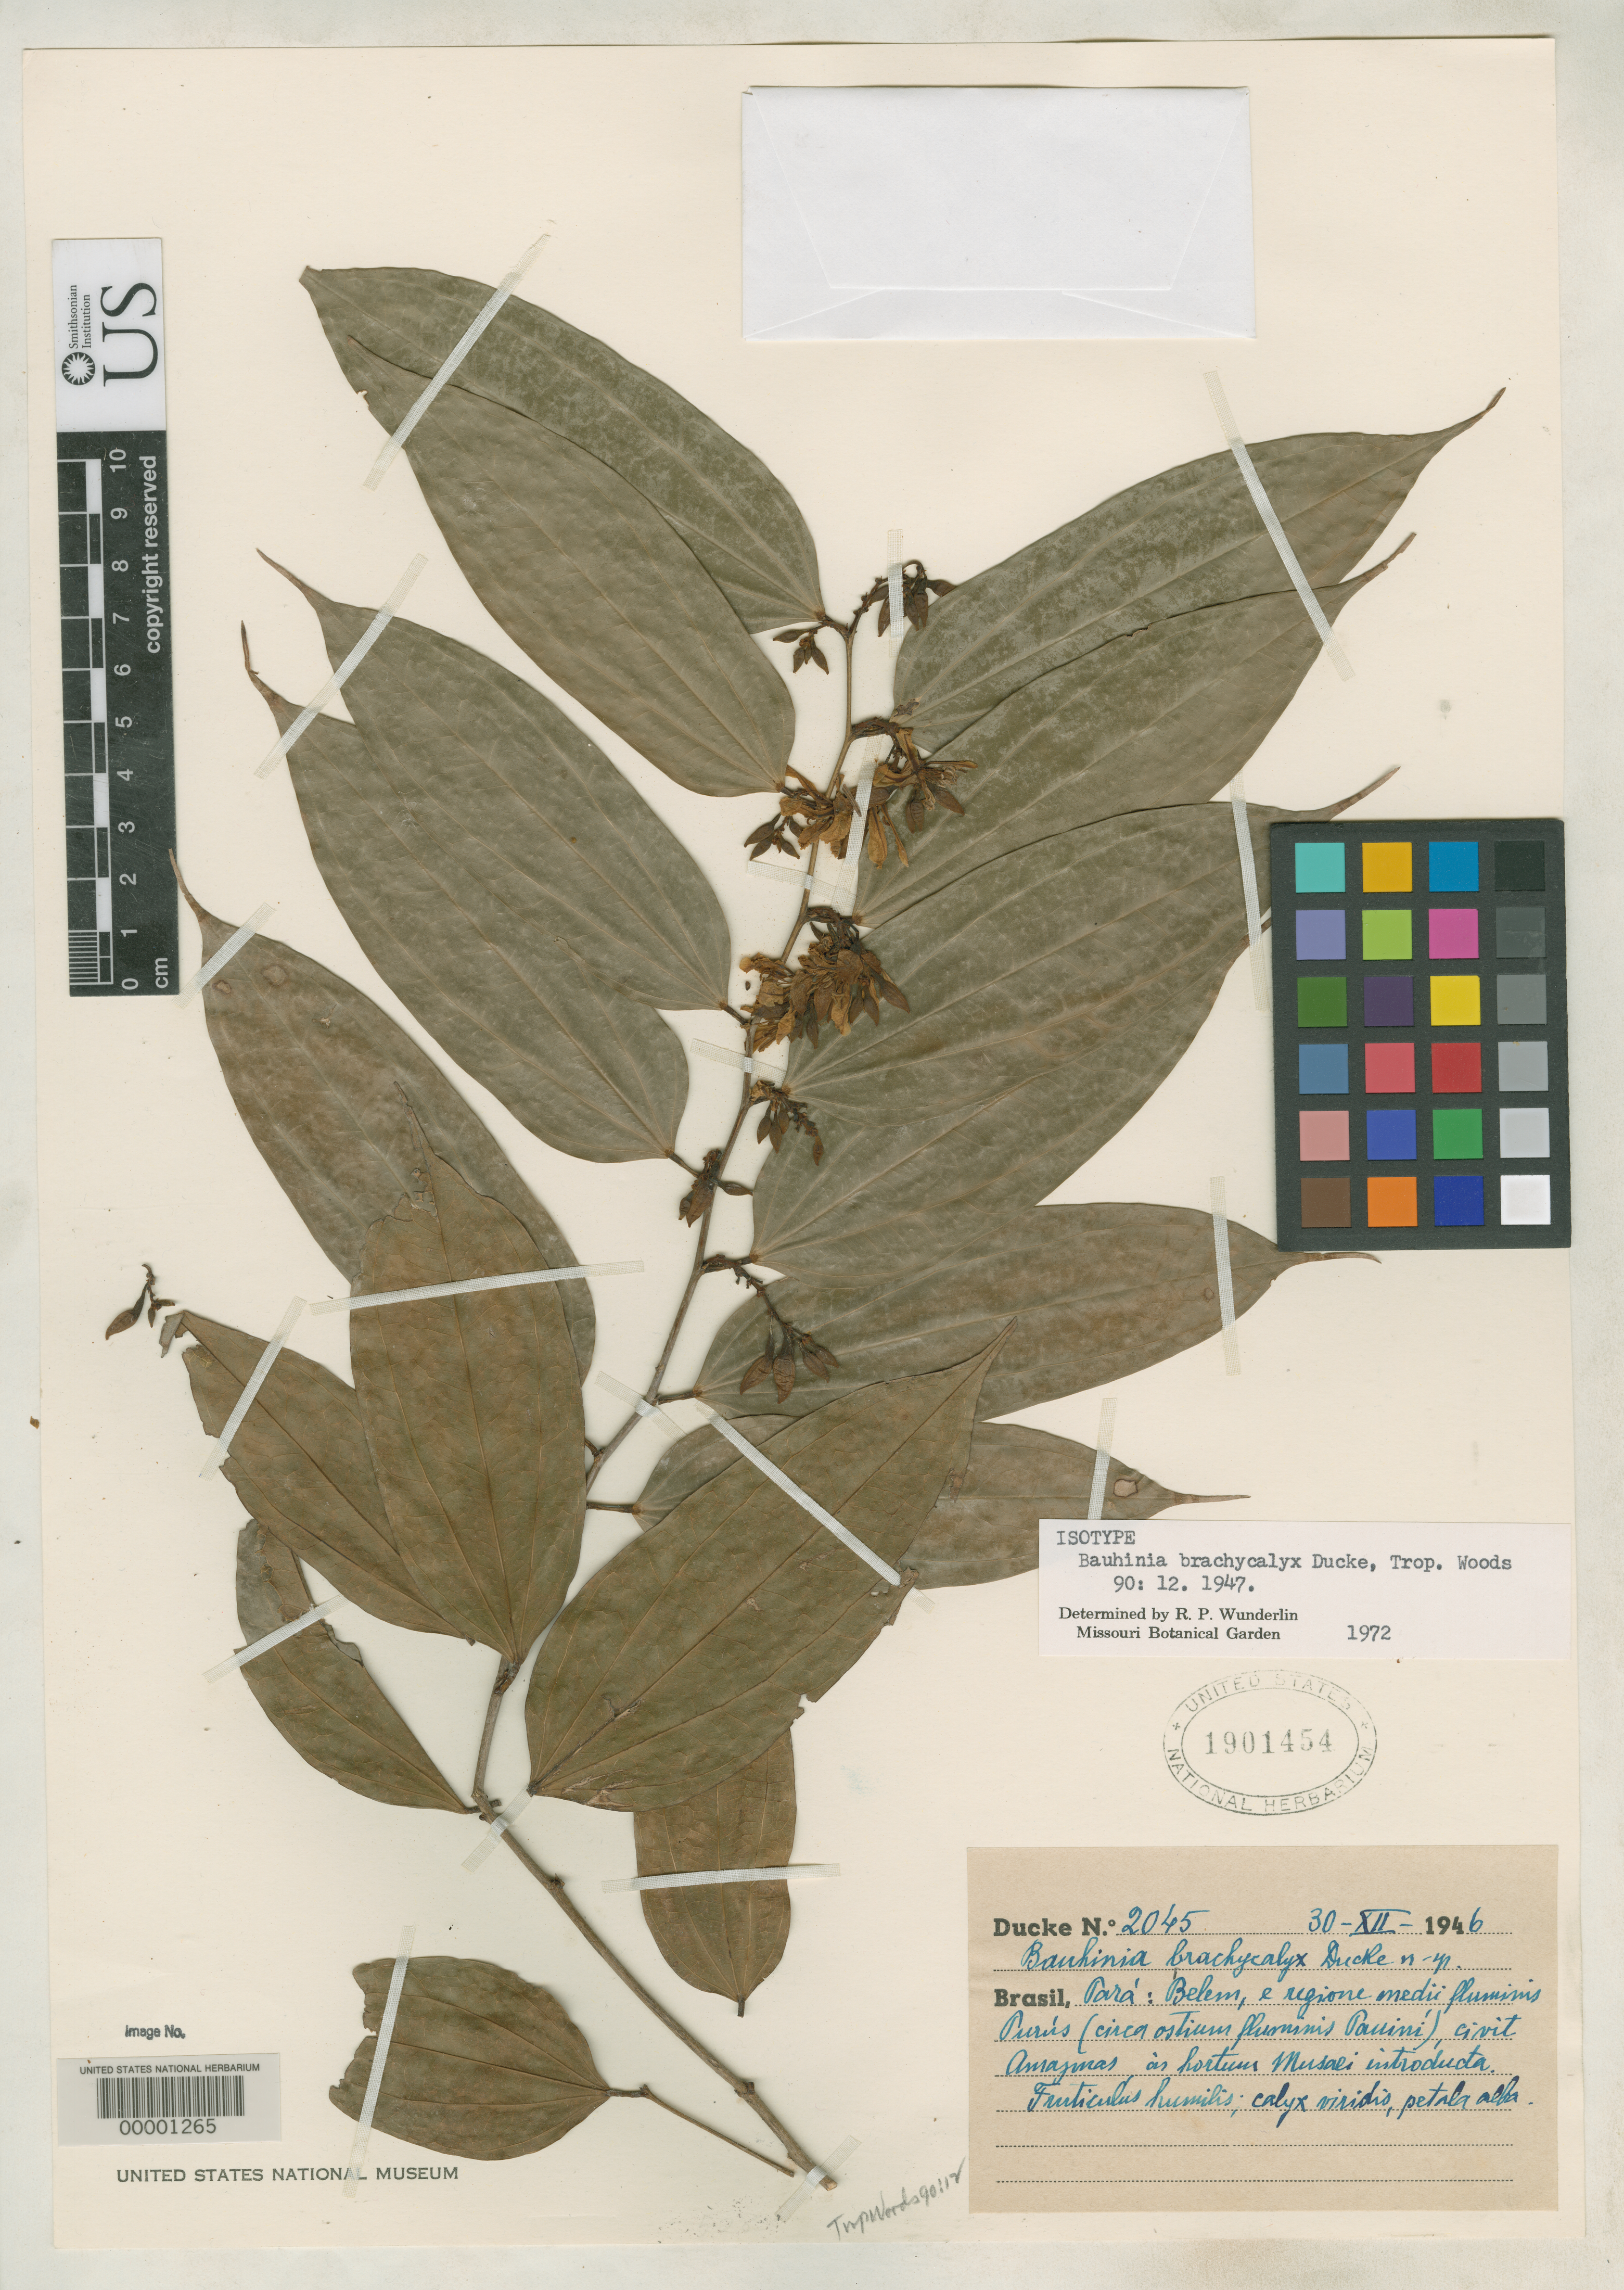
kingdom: Plantae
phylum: Tracheophyta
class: Magnoliopsida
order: Fabales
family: Fabaceae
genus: Bauhinia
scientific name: Bauhinia brachycalyx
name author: Ducke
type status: Type Fragment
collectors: A. Ducke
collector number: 2045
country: Brazil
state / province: Amazonas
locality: Purus River.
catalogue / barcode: US 1901454